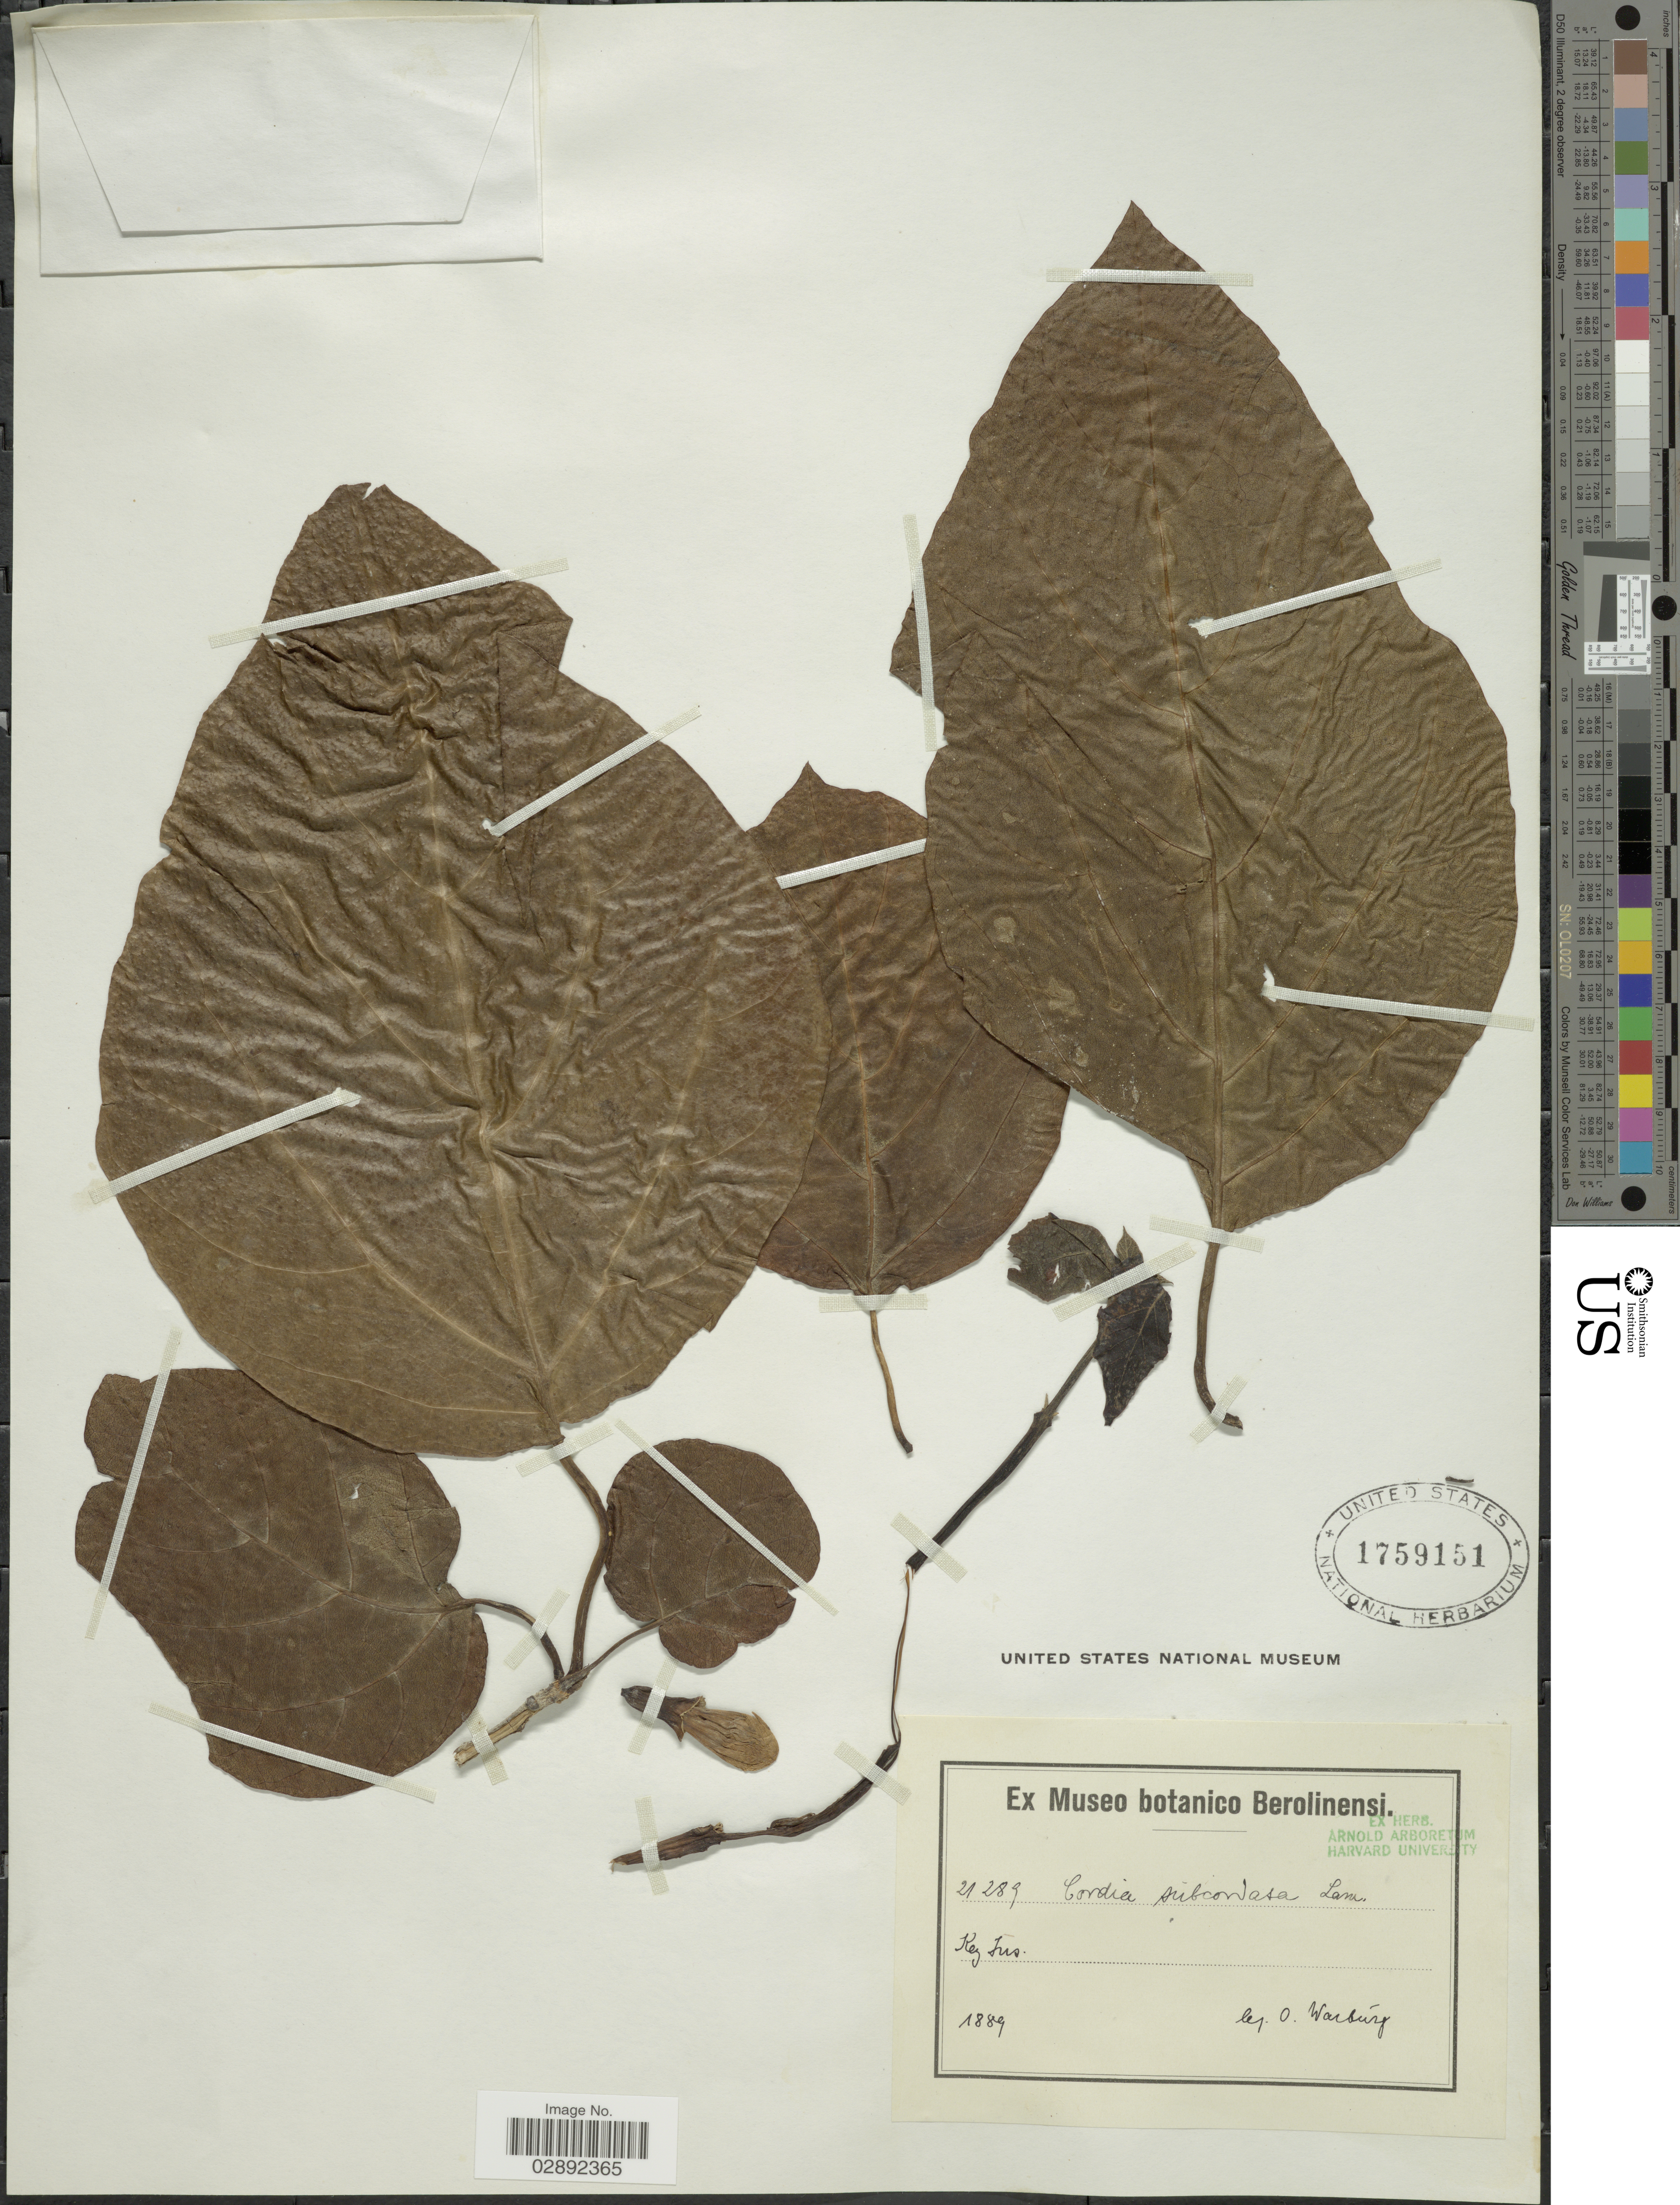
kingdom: Plantae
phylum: Tracheophyta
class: Magnoliopsida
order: Boraginales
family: Cordiaceae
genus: Cordia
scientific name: Cordia subcordata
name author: Lam.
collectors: O. Warburg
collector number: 21289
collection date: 1889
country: Indonesia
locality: Key Ins.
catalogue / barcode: US 1759151